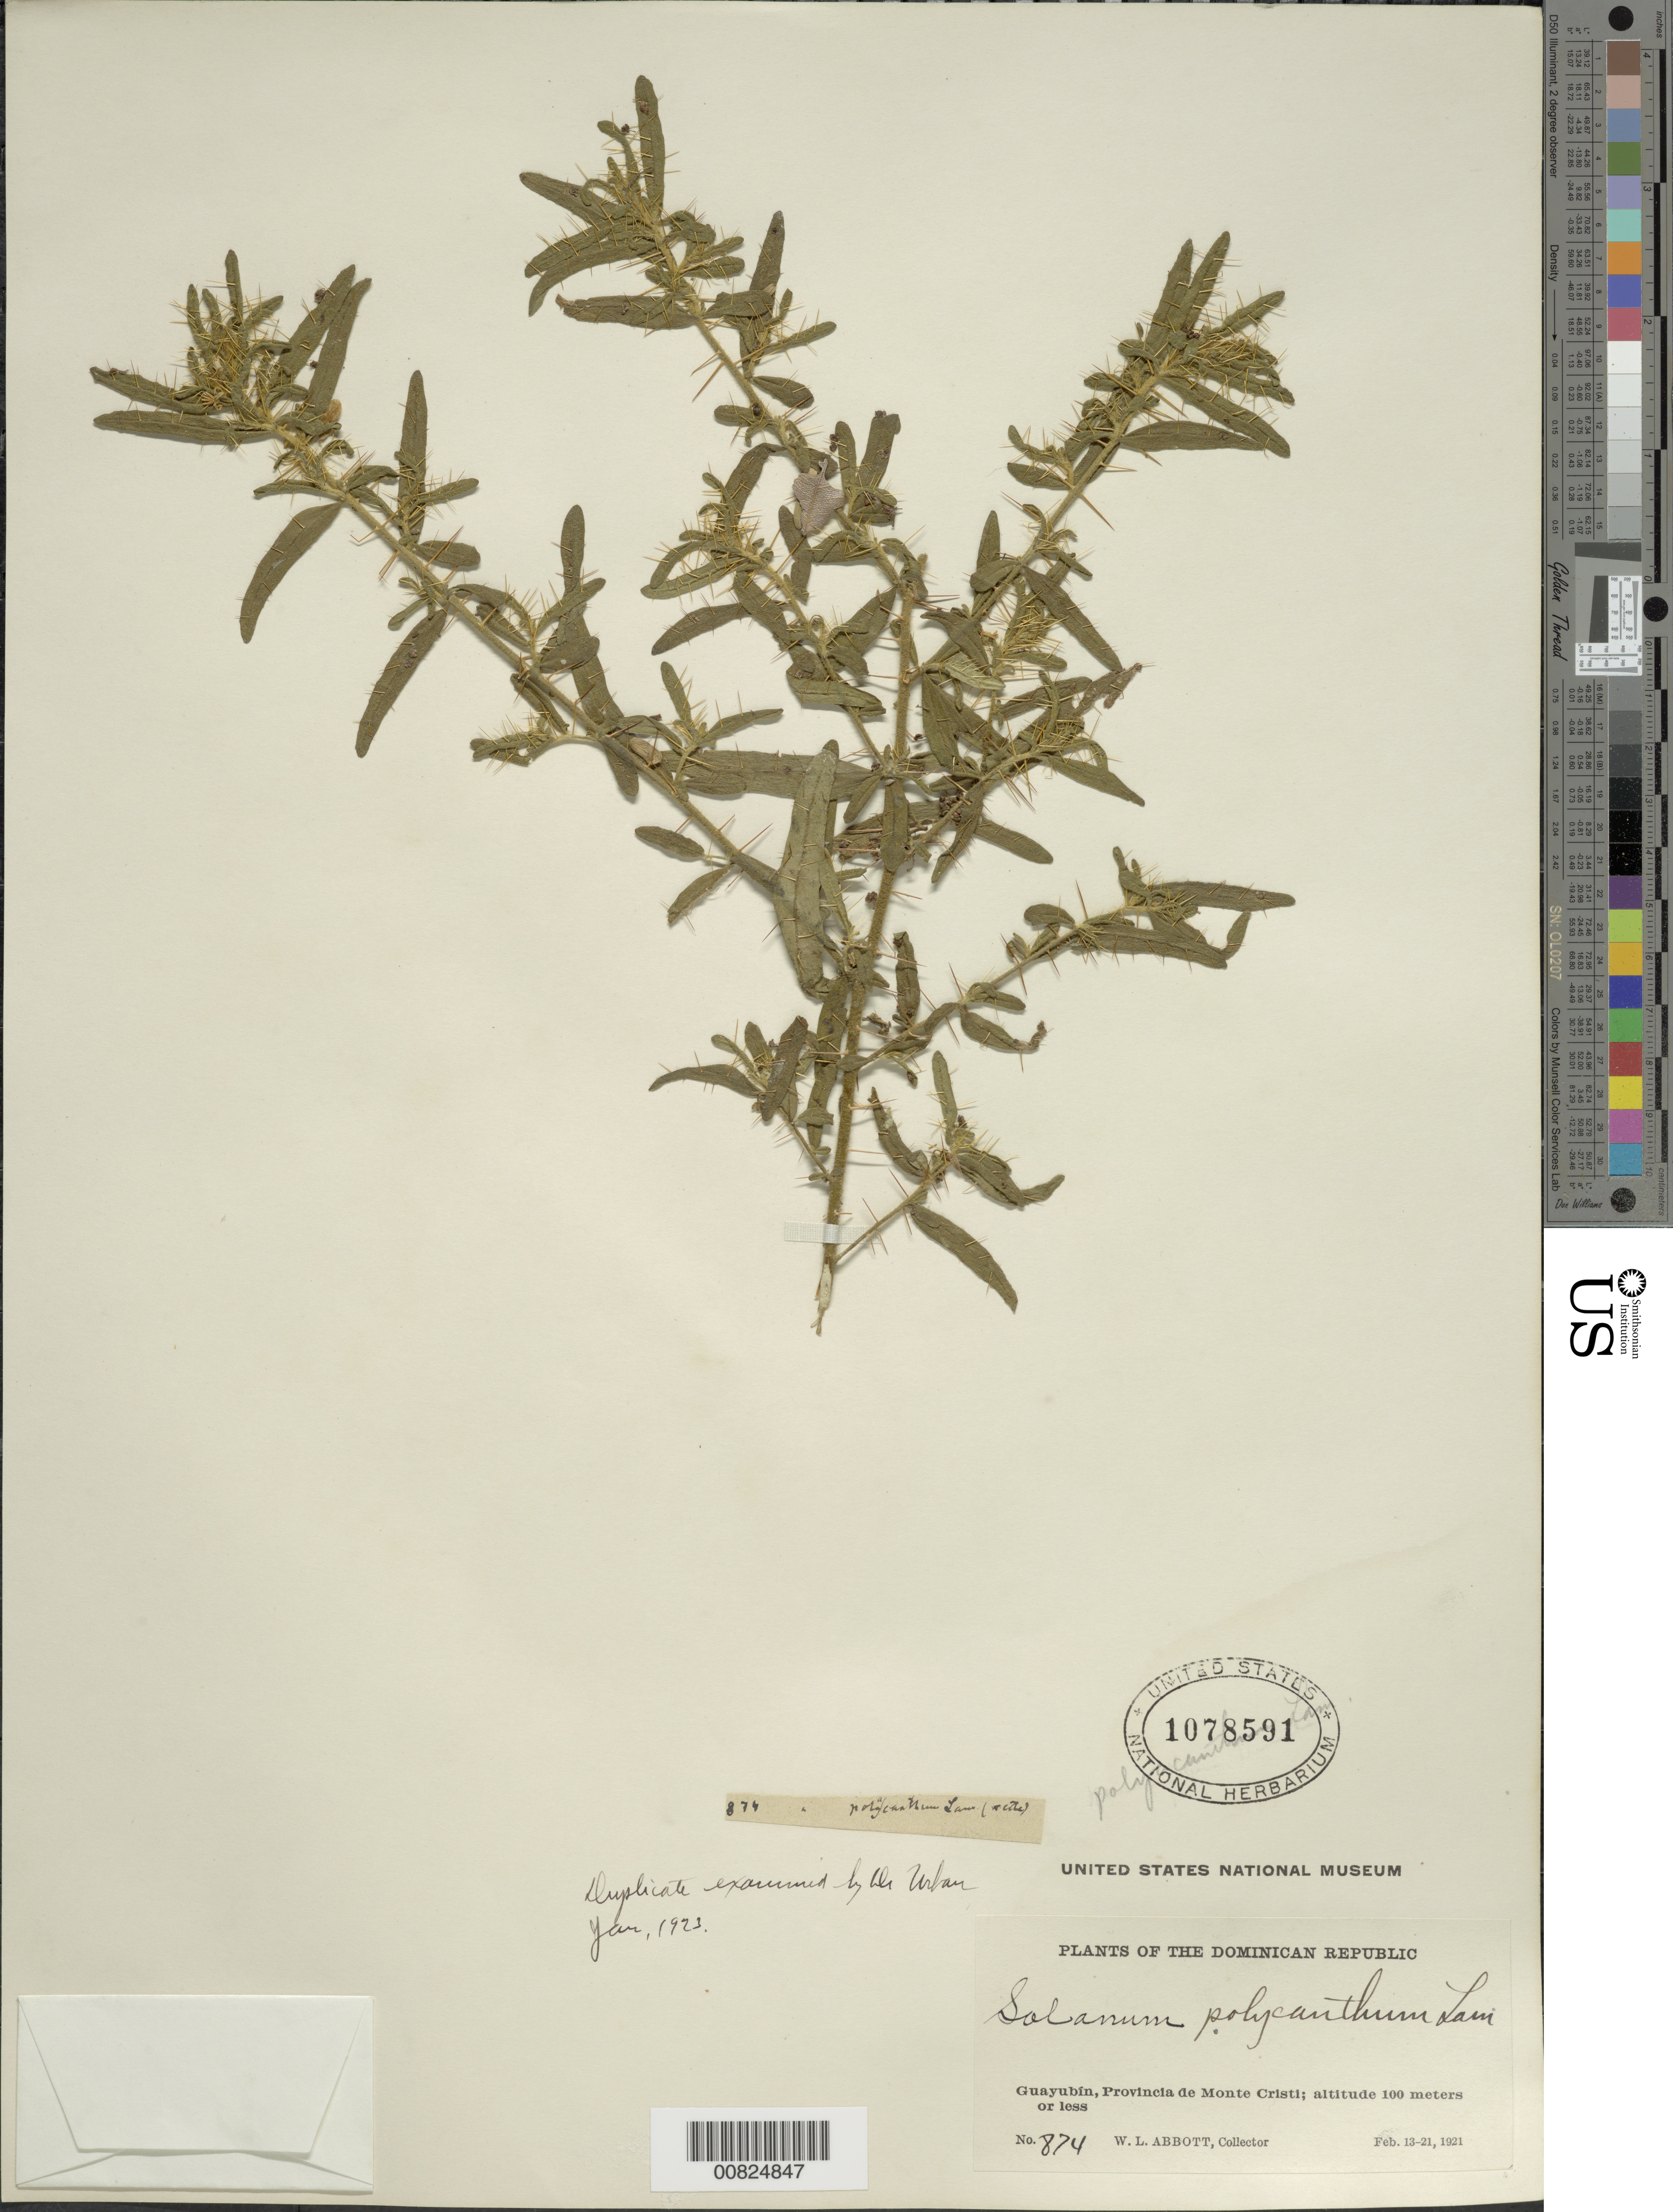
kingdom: Plantae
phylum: Tracheophyta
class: Magnoliopsida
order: Solanales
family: Solanaceae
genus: Solanum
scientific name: Solanum polycanthum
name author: Lam.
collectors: W. L. Abbott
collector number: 874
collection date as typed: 13 Feb 1921 to 21 Feb 1921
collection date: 1921-02-13/1921-02-21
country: Dominican Republic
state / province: Monte Cristi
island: Hispaniola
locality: Guayubín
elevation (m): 100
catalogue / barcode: US 1078591